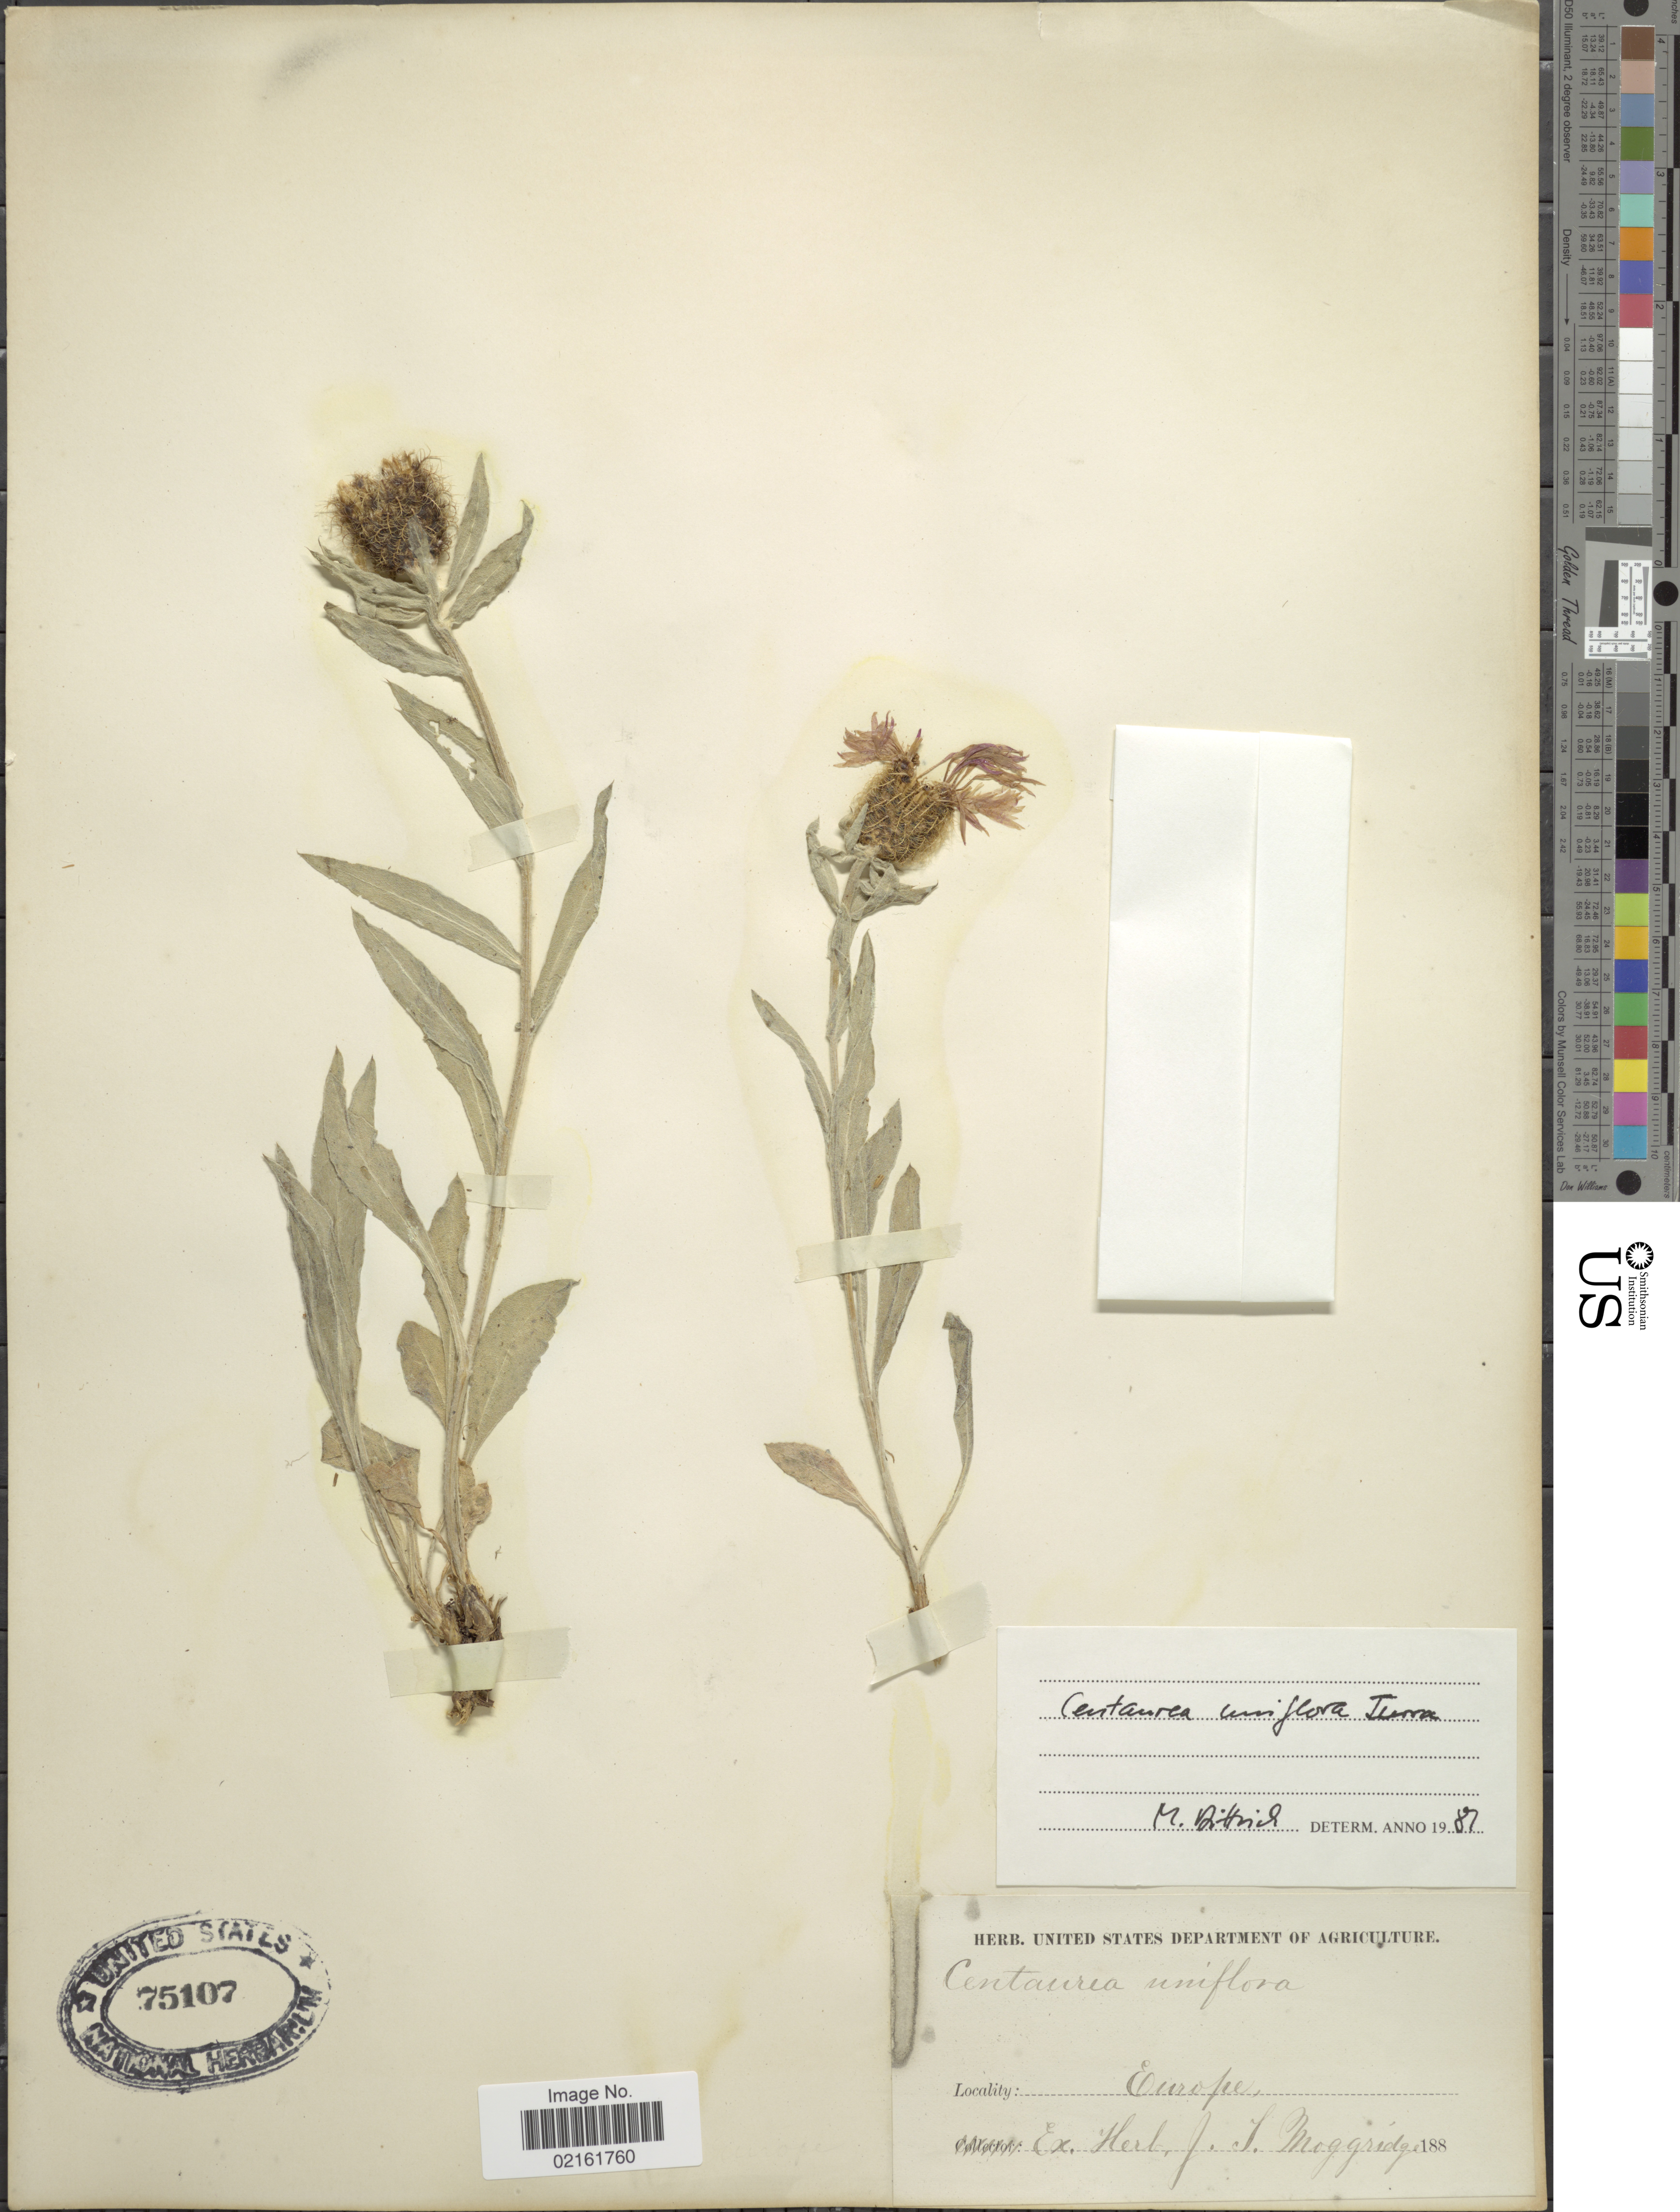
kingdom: Plantae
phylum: Tracheophyta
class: Magnoliopsida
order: Asterales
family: Asteraceae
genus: Centaurea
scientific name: Centaurea uniflora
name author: Turra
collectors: ex herb. J.T. Moggridge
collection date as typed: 188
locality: Europe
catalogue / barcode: US 75107